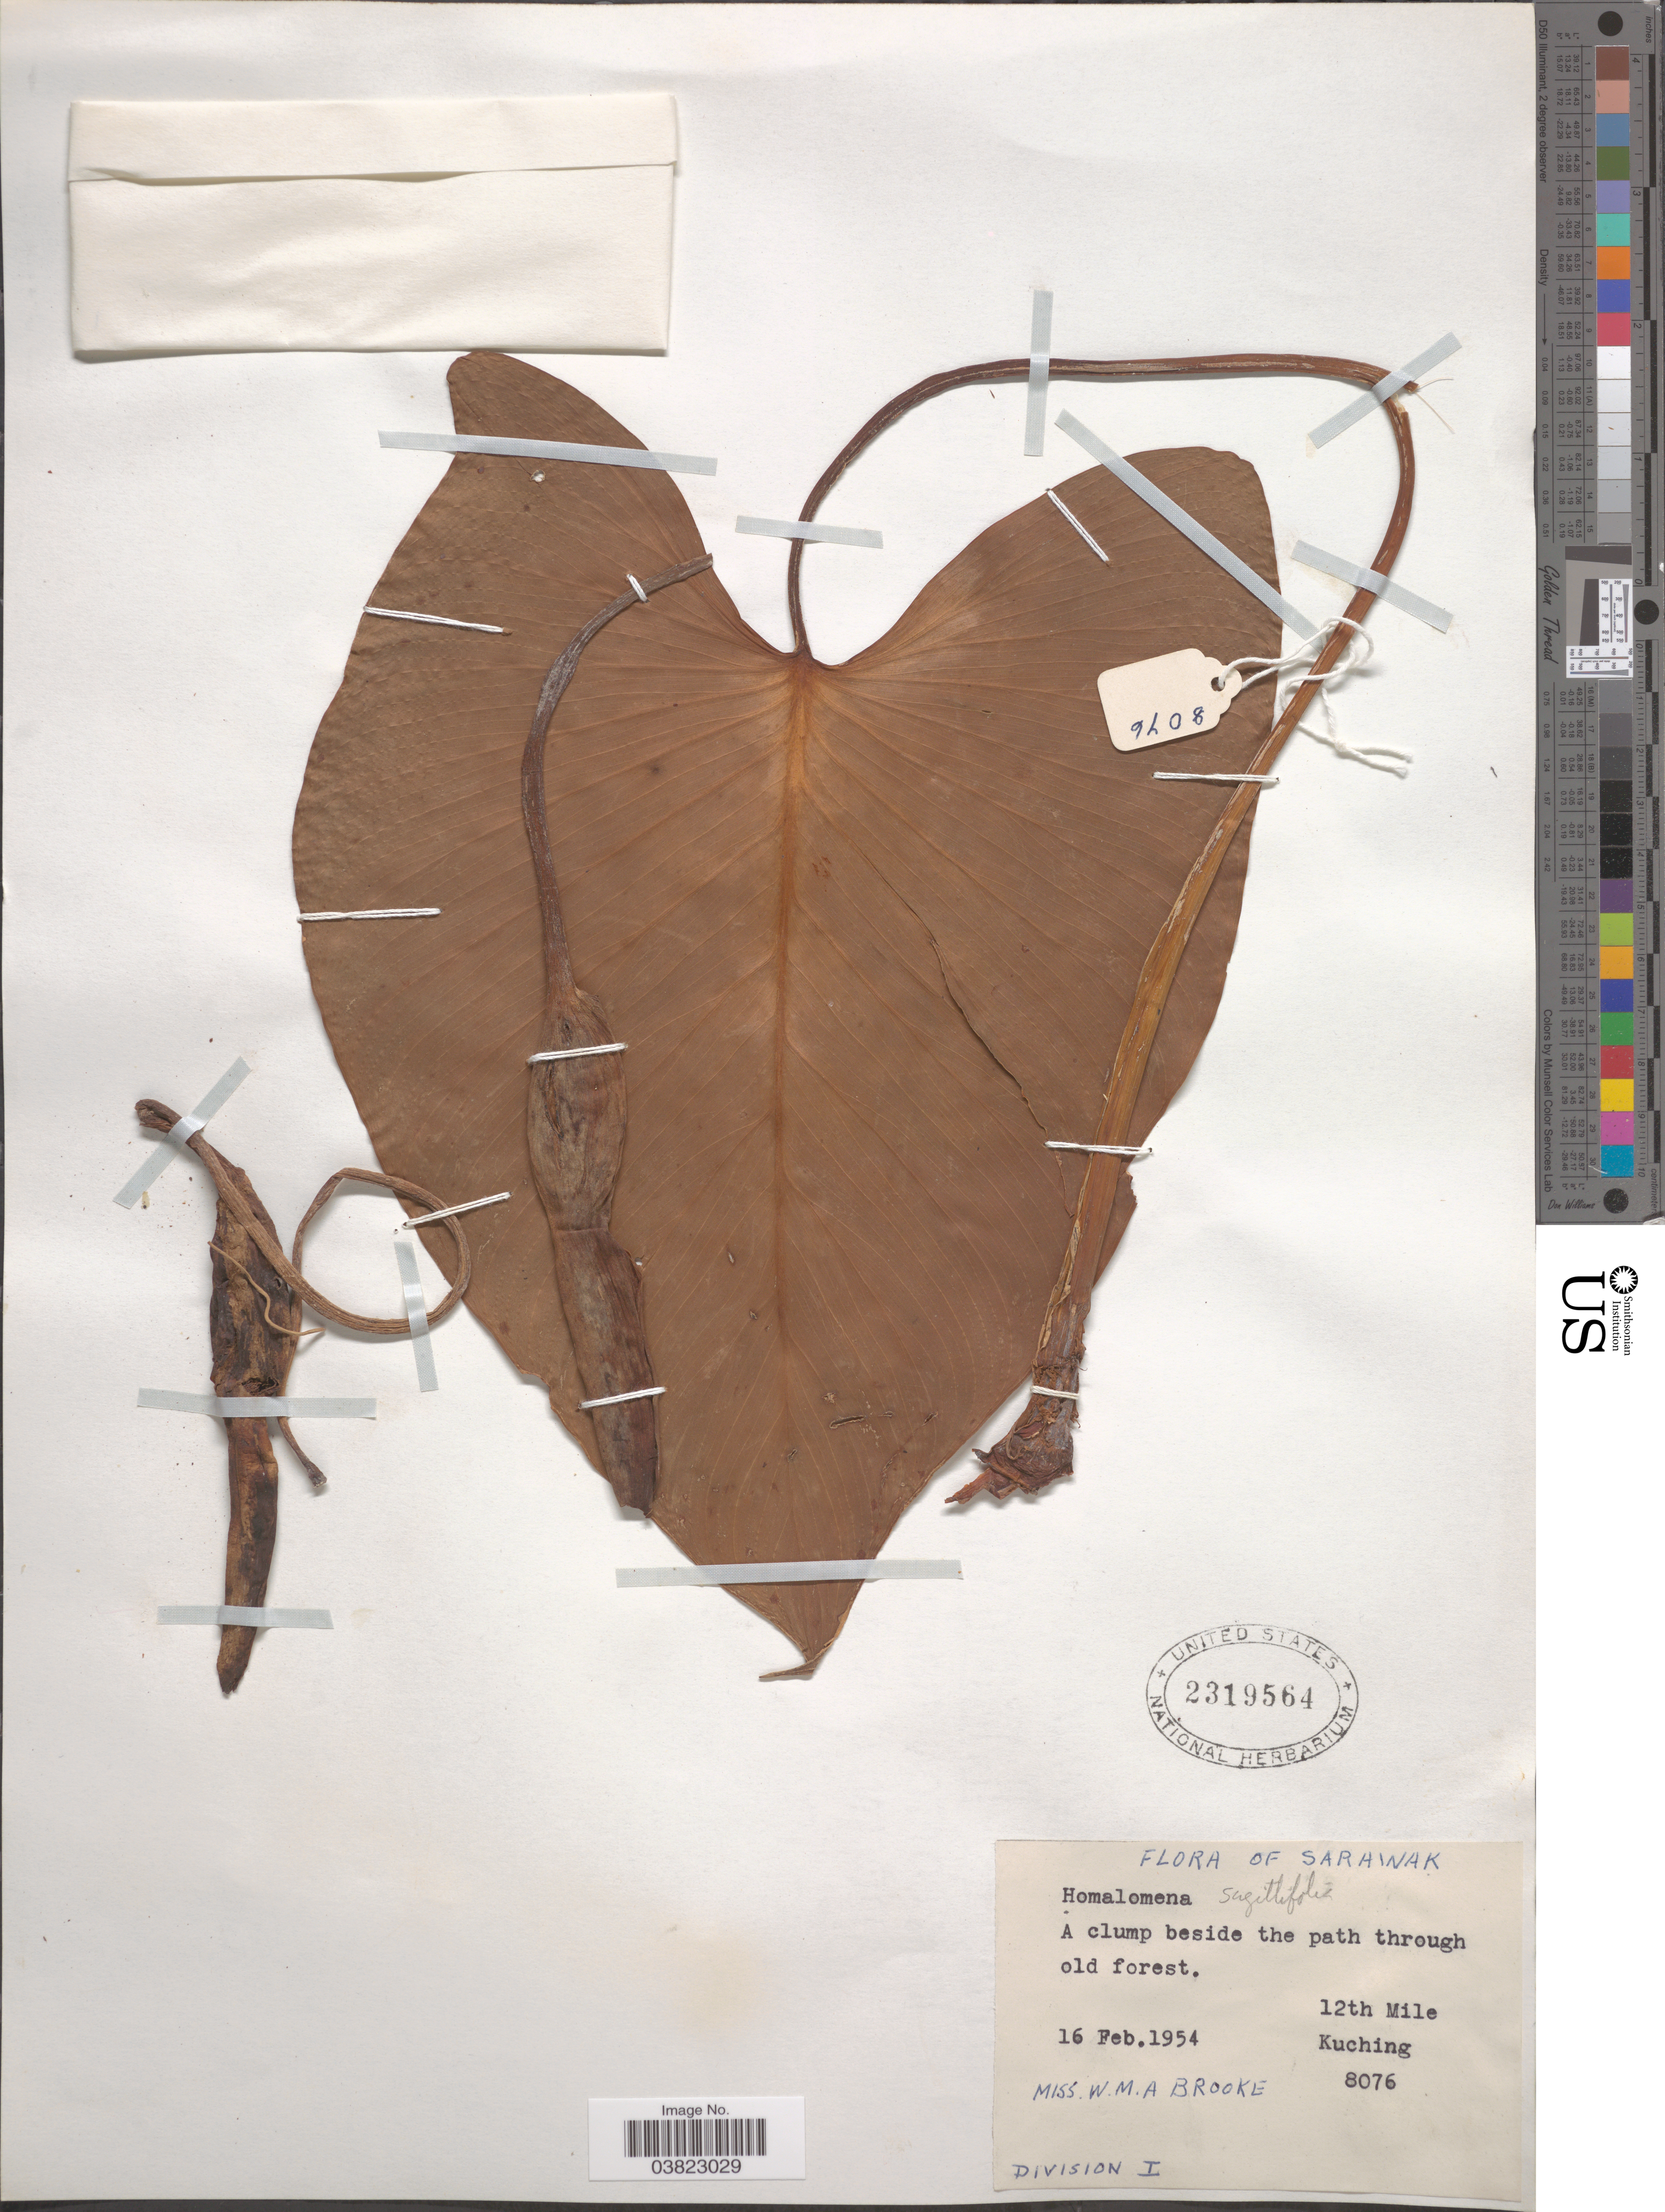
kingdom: Plantae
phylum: Tracheophyta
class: Liliopsida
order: Alismatales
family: Araceae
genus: Homalomena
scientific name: Homalomena sagitifolium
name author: Jungh. ex Schott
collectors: W. Brooke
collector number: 8076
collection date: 1954-02-16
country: Malaysia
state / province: Sarawak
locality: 12 Mile Kuching. Division I.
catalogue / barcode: US 2319564